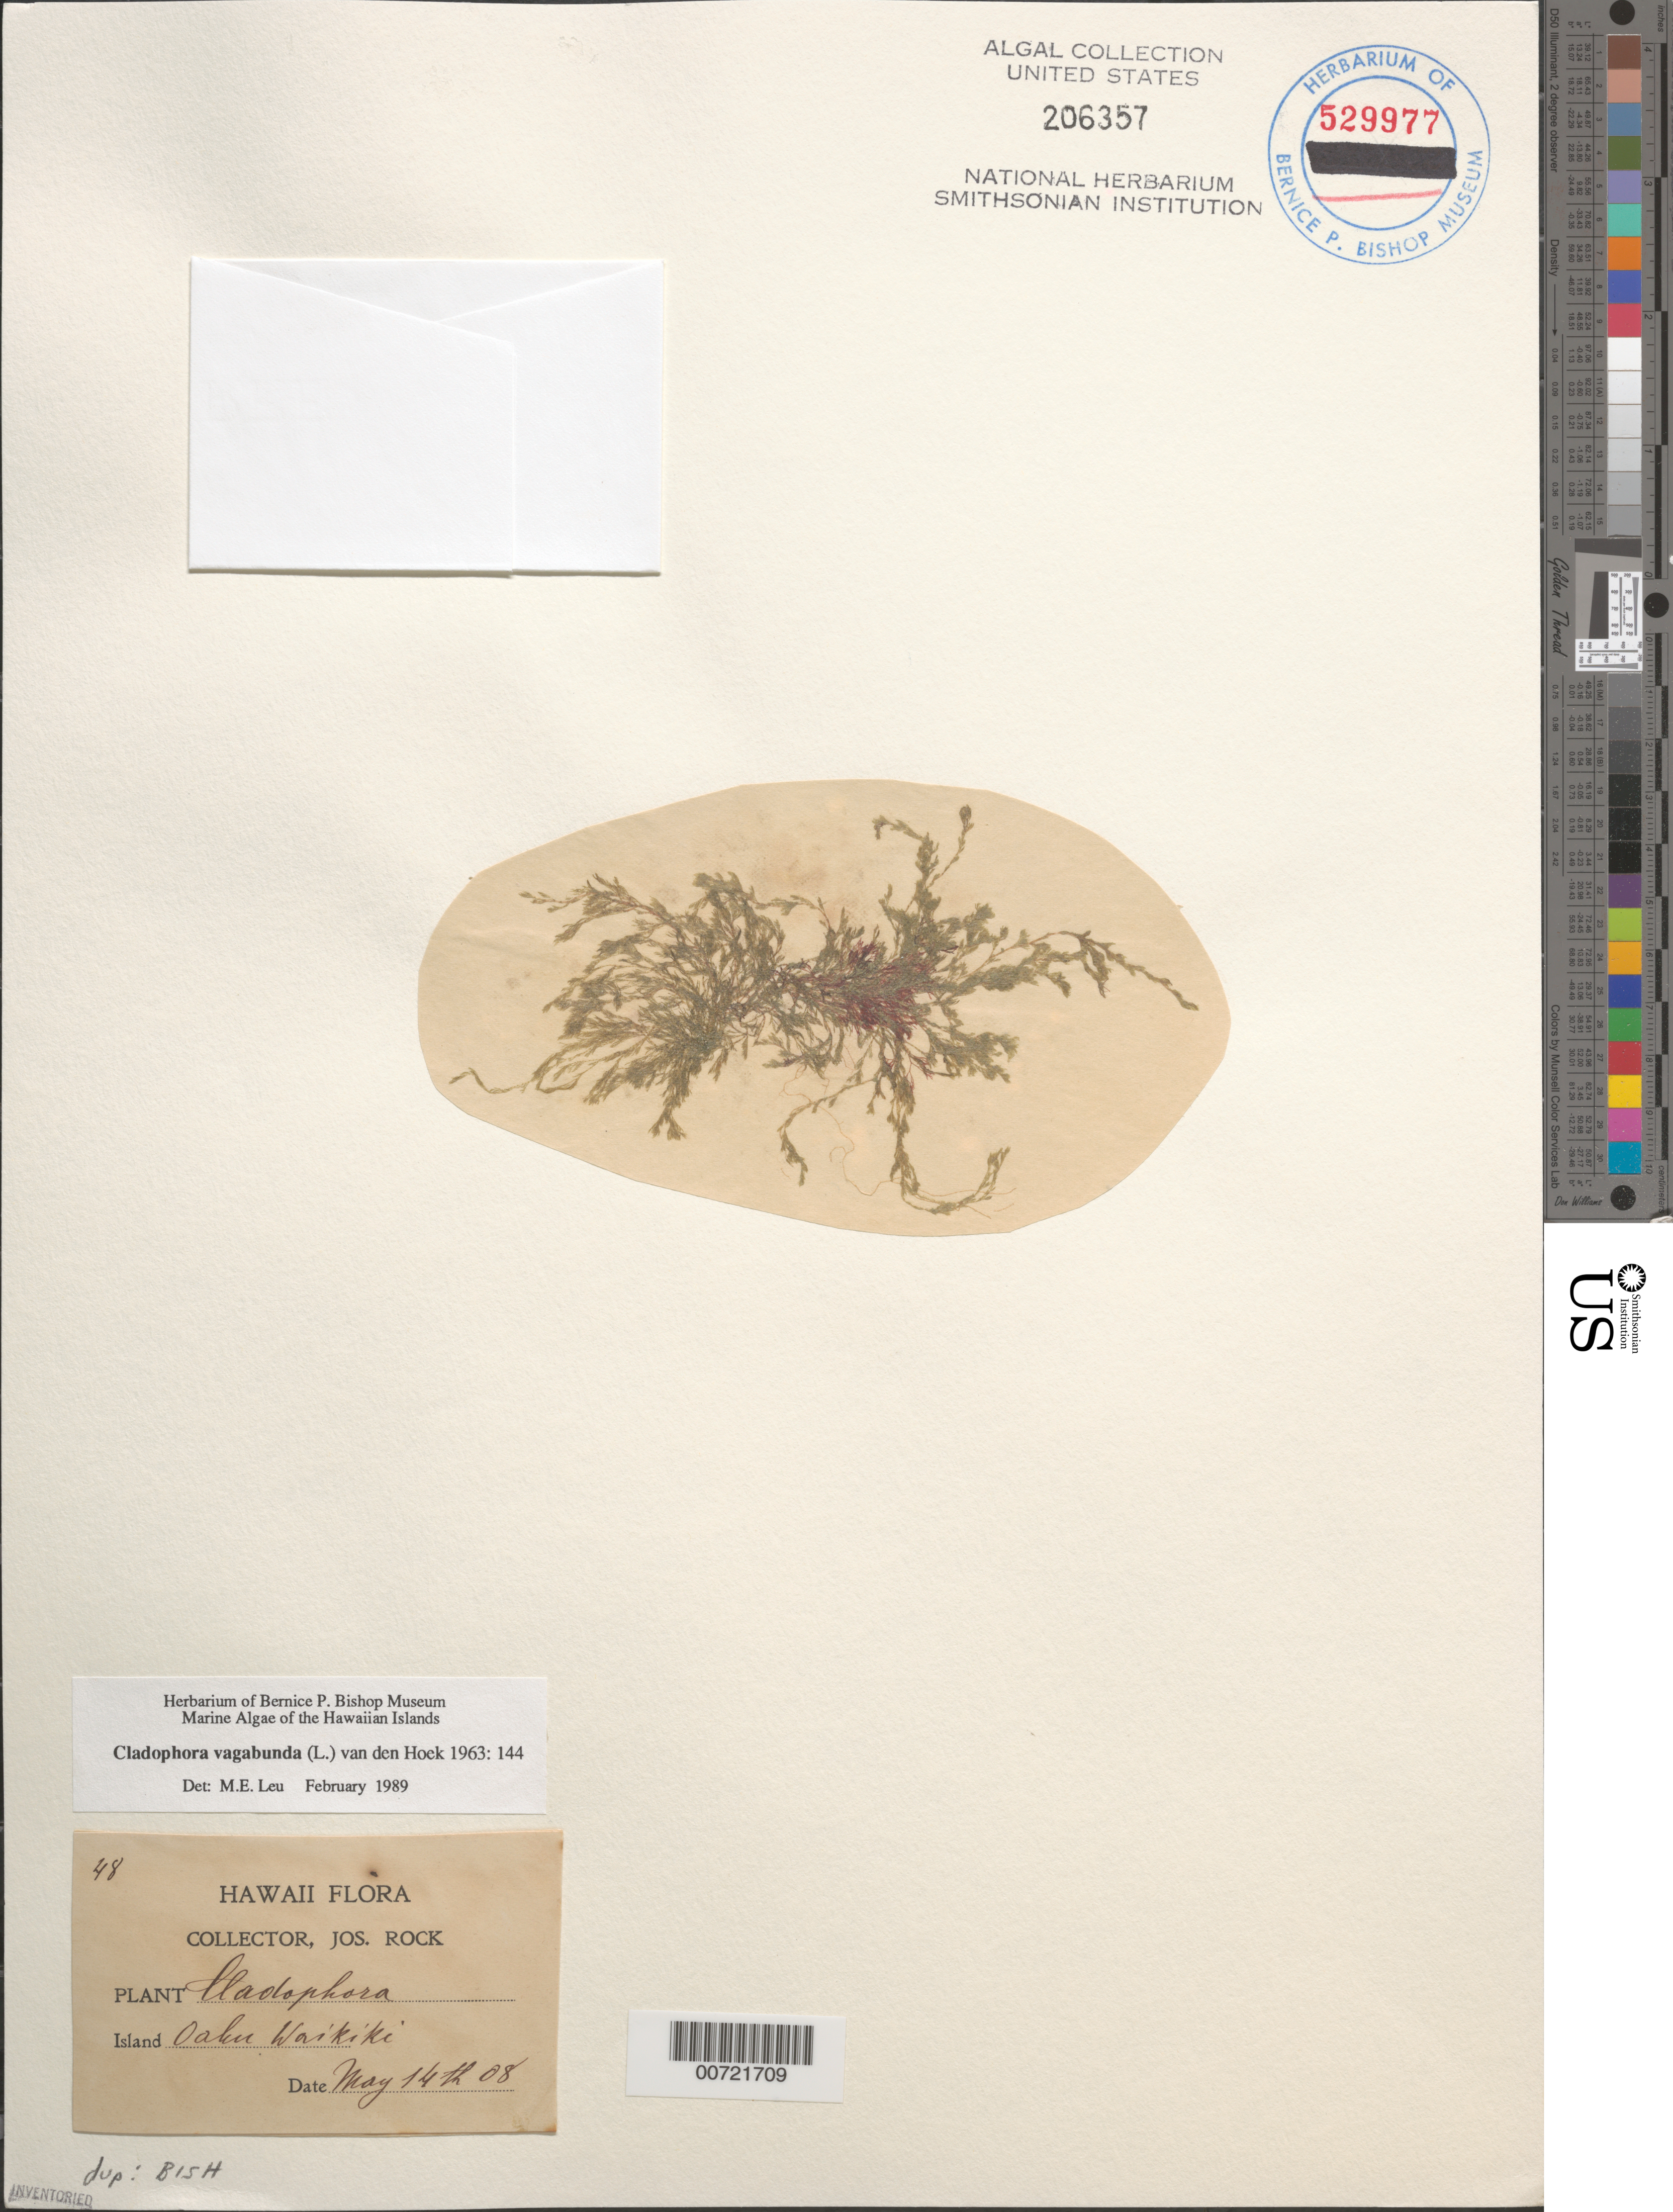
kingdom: Plantae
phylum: Chlorophyta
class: Ulvophyceae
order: Cladophorales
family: Cladophoraceae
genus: Cladophora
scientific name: Cladophora vagabunda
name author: (L.) C. Hoek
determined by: Leu, M. E.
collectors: J. F. Rock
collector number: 48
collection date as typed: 14 May 1908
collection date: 1908-05-14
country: United States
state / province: Hawaii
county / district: Honolulu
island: Oahu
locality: Waikiki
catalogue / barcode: US 206357